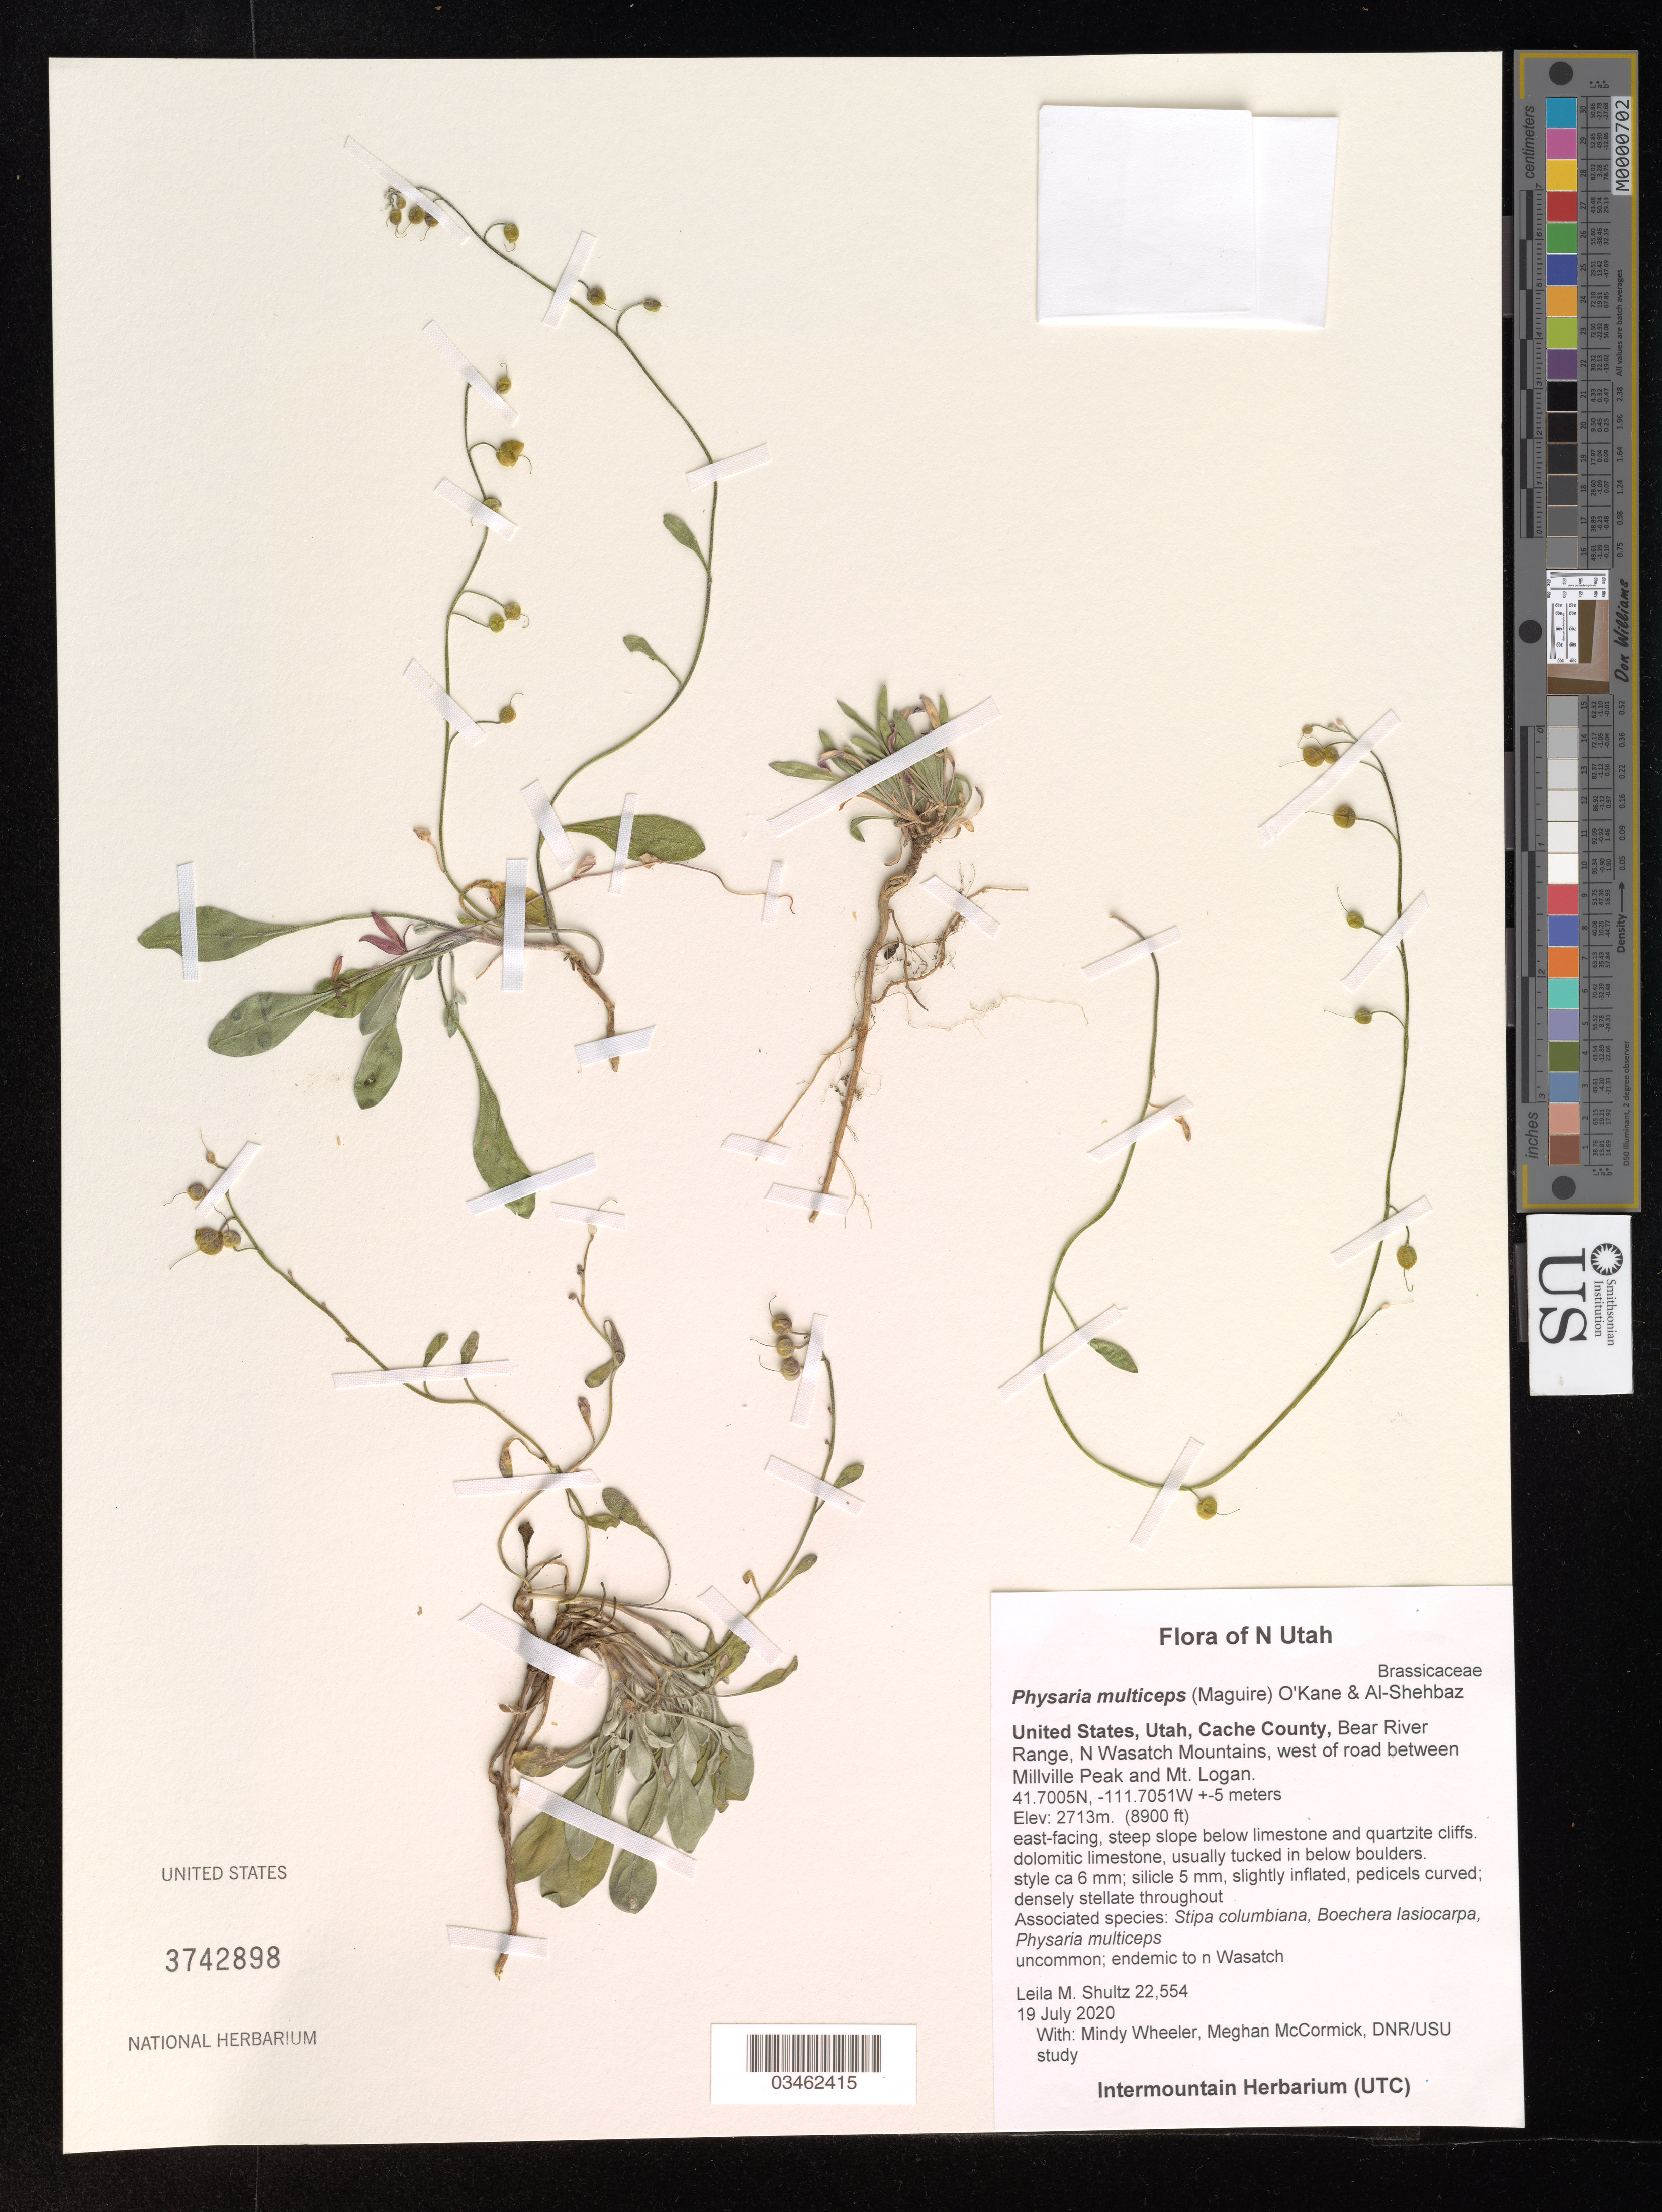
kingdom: Plantae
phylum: Tracheophyta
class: Magnoliopsida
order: Brassicales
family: Brassicaceae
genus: Physaria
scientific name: Physaria multiceps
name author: (Maguire) O'Kane & Al-Shehbaz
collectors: L. Schultz, M. Wheeler & -. McCormick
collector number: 22554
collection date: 2020-07-19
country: United States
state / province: Utah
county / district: Cache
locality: Cache County, Bear River Range, N Wasatch Mountains, west of road between Millville Peak and Mt. Logan.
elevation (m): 2713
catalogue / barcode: US 3742898